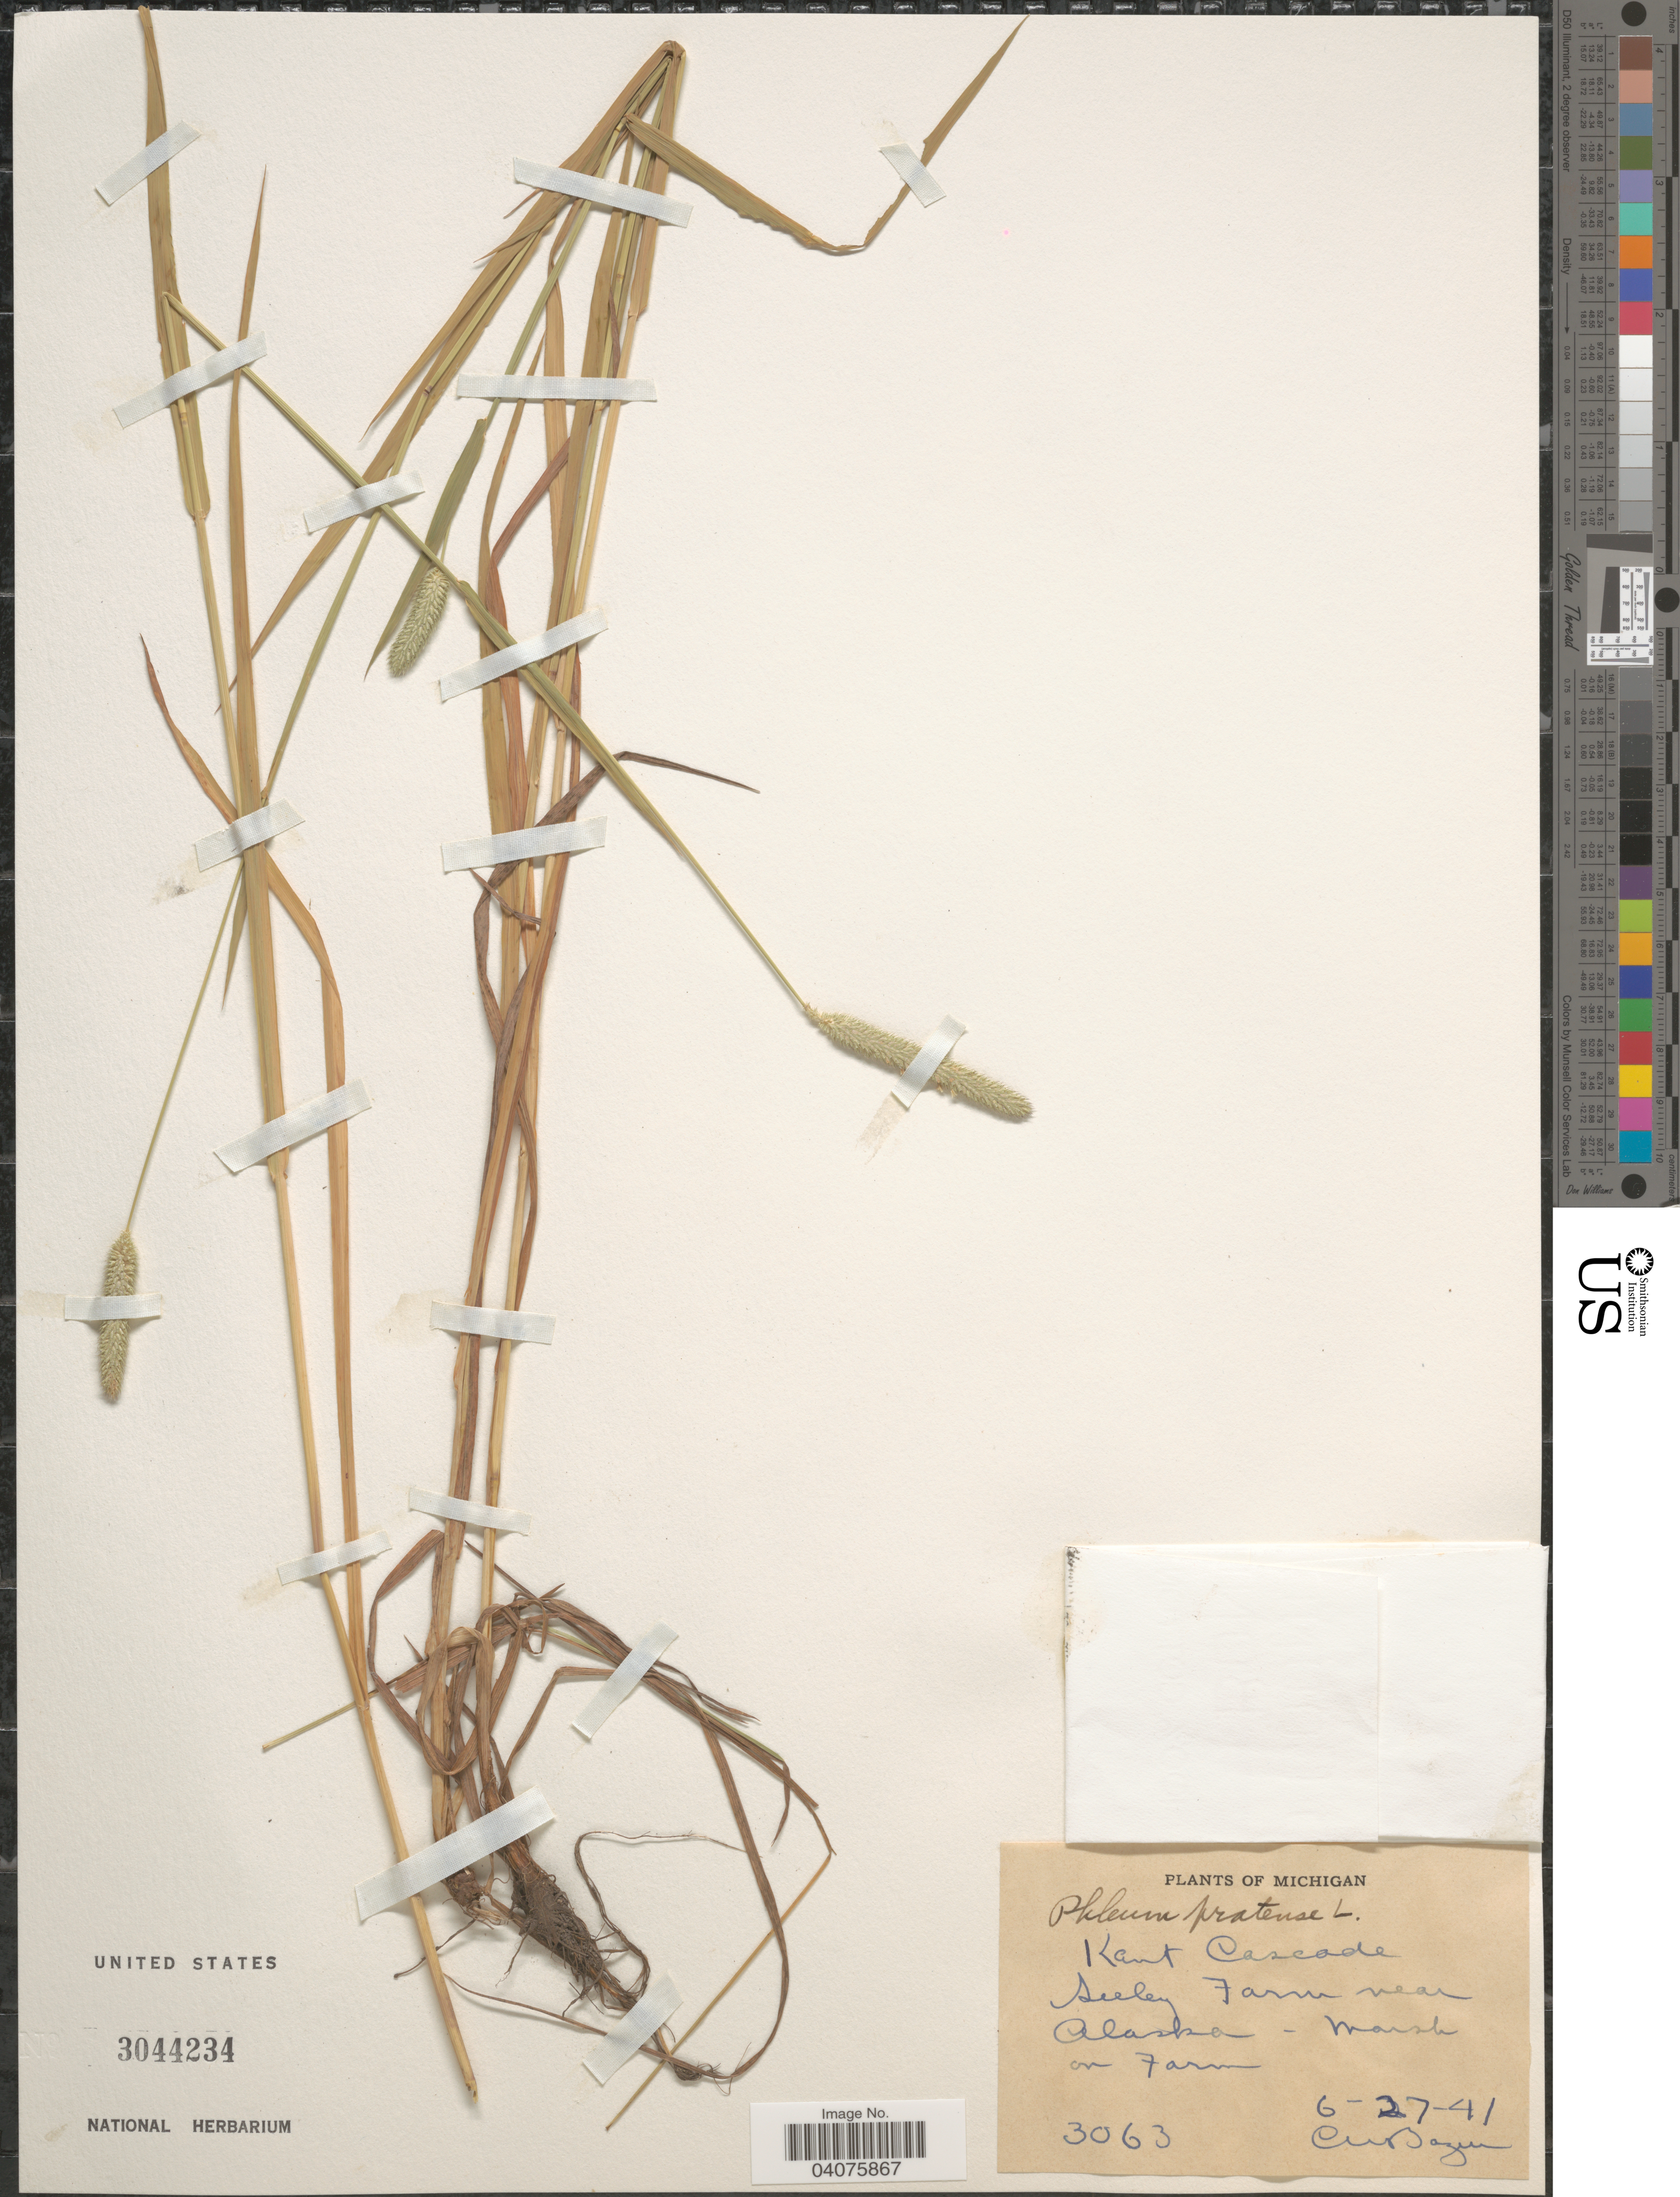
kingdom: Plantae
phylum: Tracheophyta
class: Liliopsida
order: Poales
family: Poaceae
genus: Phleum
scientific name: Phleum pratense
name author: L.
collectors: C. Bazuin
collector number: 3063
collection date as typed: Transcribed d/m/y: 27/6/41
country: United States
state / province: Michigan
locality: Kent Cascade. Seeley Farm near Alaska - marsh on farm.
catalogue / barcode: US 3044234